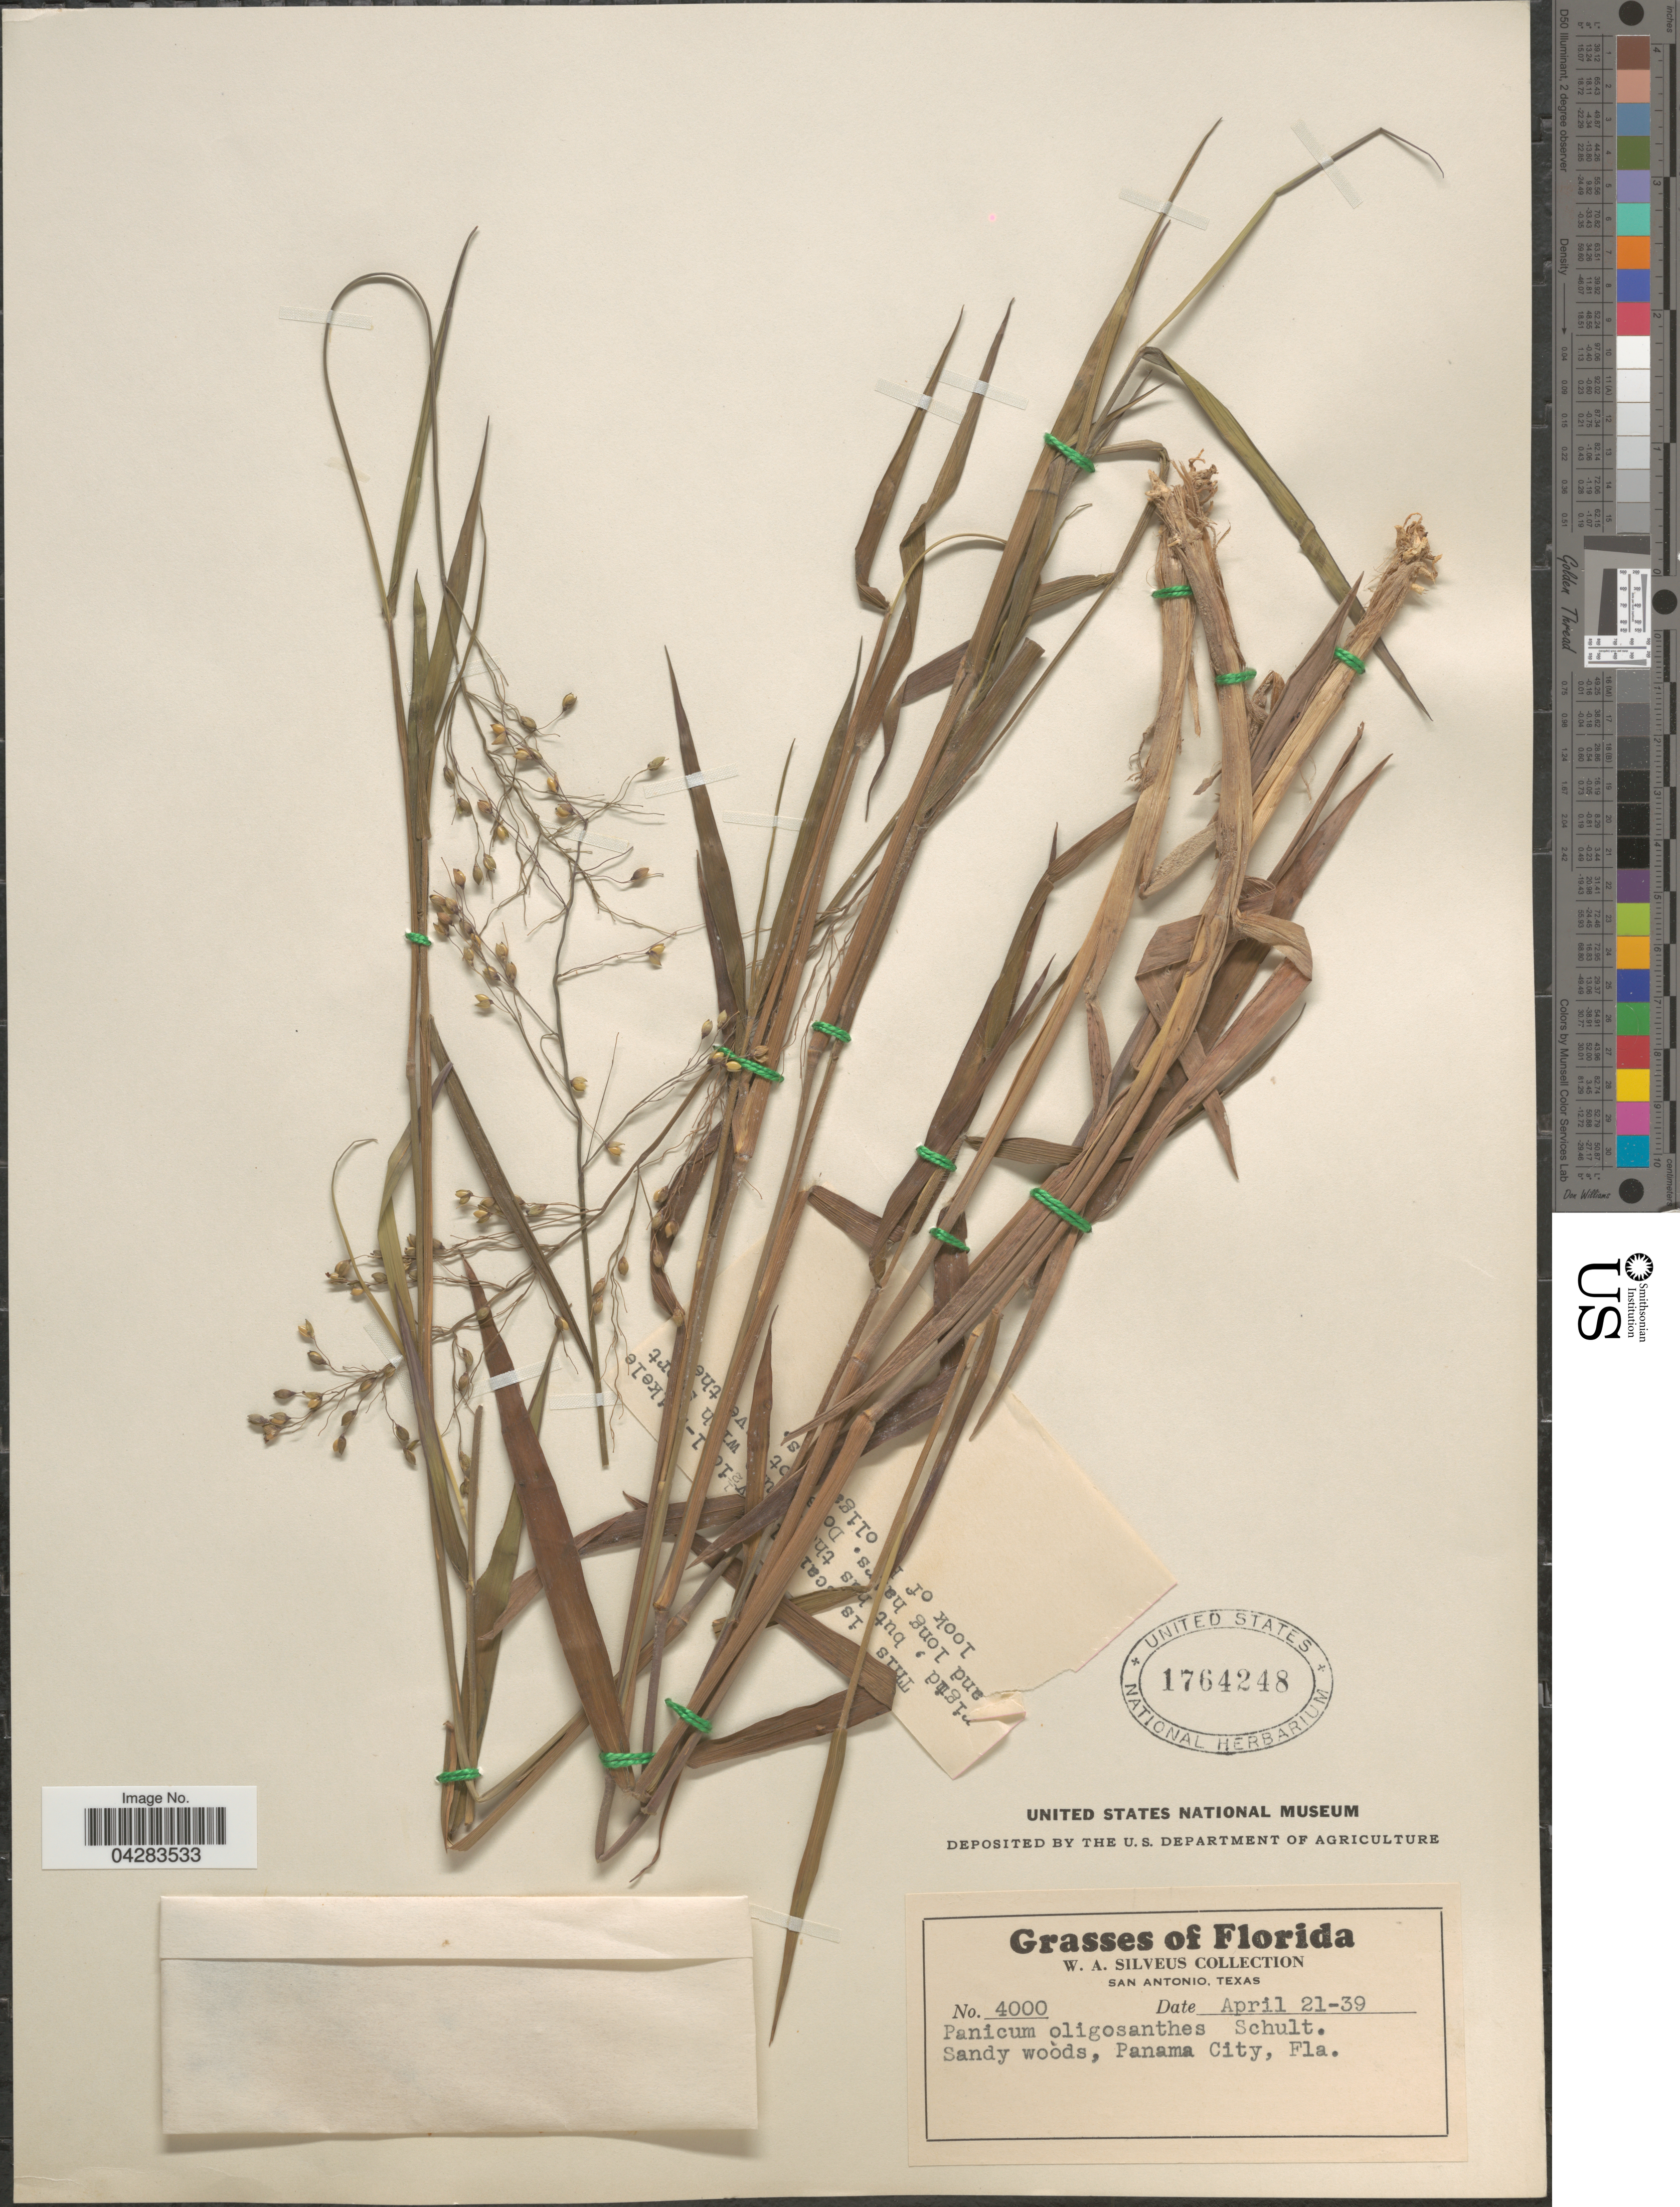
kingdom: Plantae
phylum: Tracheophyta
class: Liliopsida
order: Poales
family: Poaceae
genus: Dichanthelium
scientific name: Dichanthelium oligosanthes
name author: (Schult.) Gould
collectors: W. Silveus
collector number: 4000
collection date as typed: Transcribed d/m/y: 21/4/39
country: United States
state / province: Florida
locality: Panama City.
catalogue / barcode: US 1764248